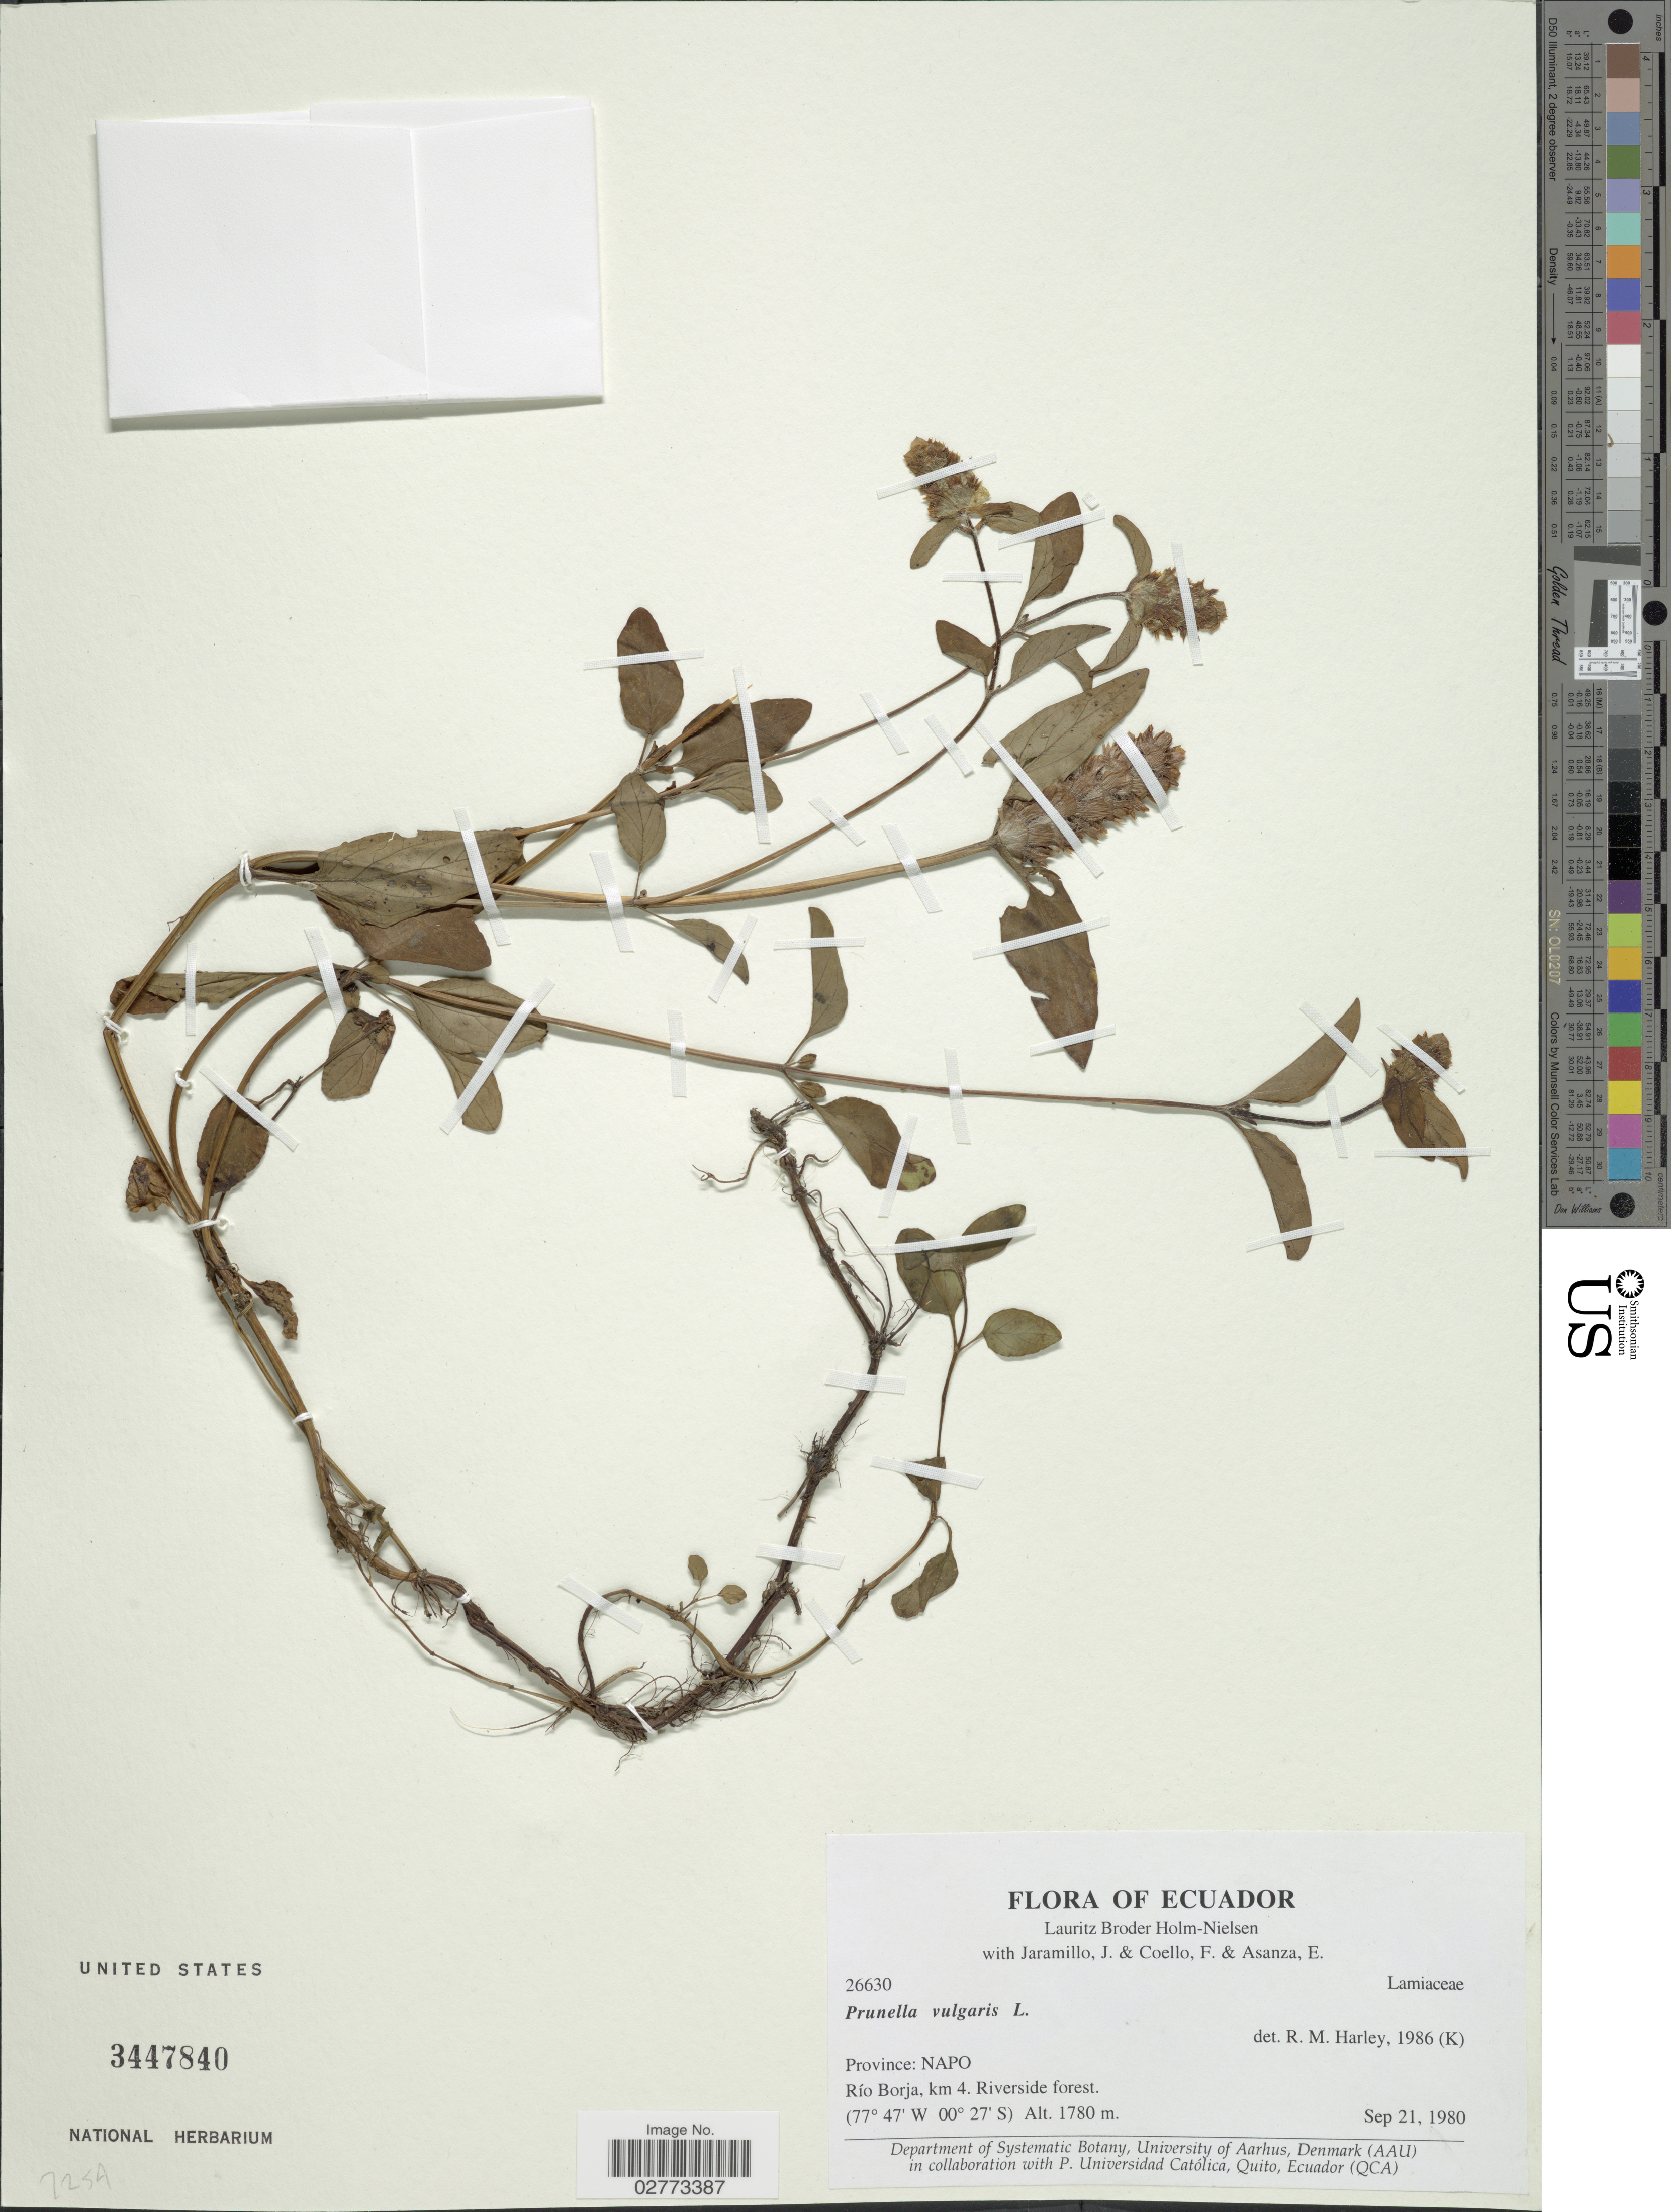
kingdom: Plantae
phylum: Tracheophyta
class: Magnoliopsida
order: Lamiales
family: Lamiaceae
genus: Prunella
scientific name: Prunella vulgaris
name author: L.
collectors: L. B. Holm-Nielsen, J. Jaramillo, F. Coello & E. Asanza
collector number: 26630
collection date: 1980-09-21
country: Ecuador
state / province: Napo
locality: Río Borja, km 4. Riverside forest.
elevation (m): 1780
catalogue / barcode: US 3447840